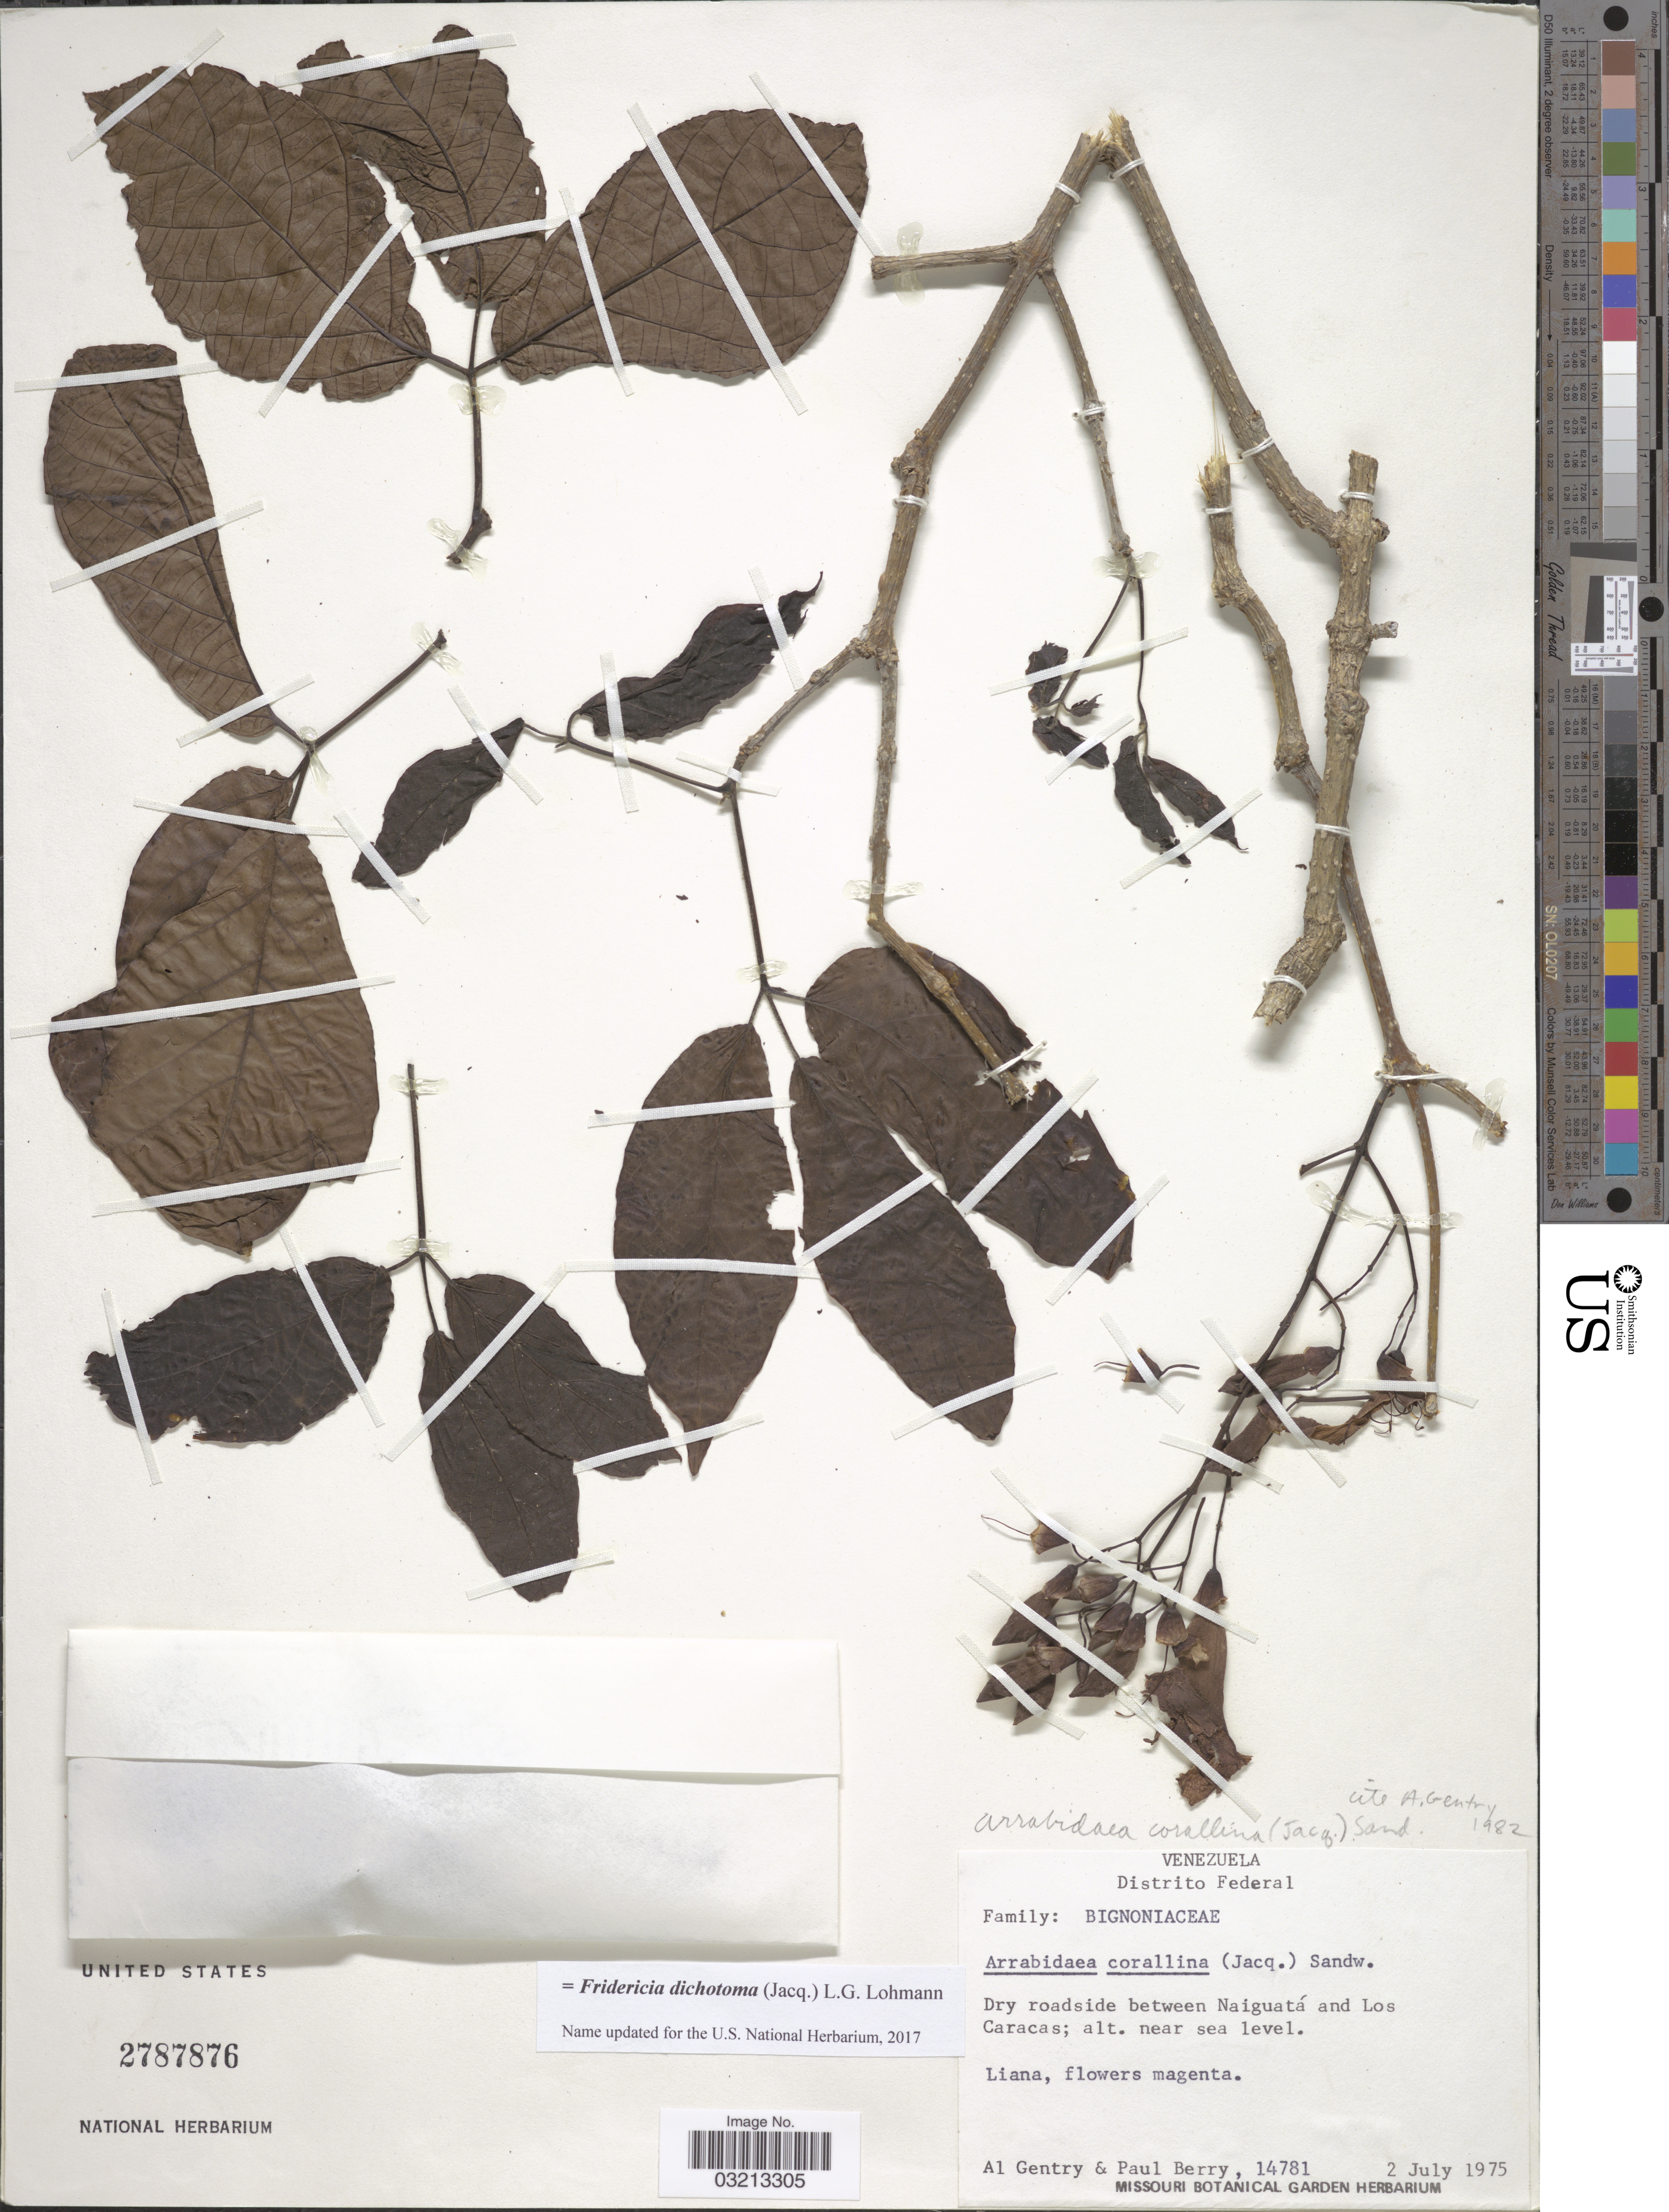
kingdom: Plantae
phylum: Tracheophyta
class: Magnoliopsida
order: Lamiales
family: Bignoniaceae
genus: Fridericia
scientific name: Fridericia dichotoma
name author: (Jacq.) L.G. Lohmann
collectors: A. H. Gentry & P. E. Berry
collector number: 14781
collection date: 1975-07-02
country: Venezuela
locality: Distrito Federal. Dry roadside between Naiguatá and Los Caracas.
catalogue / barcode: US 2787876